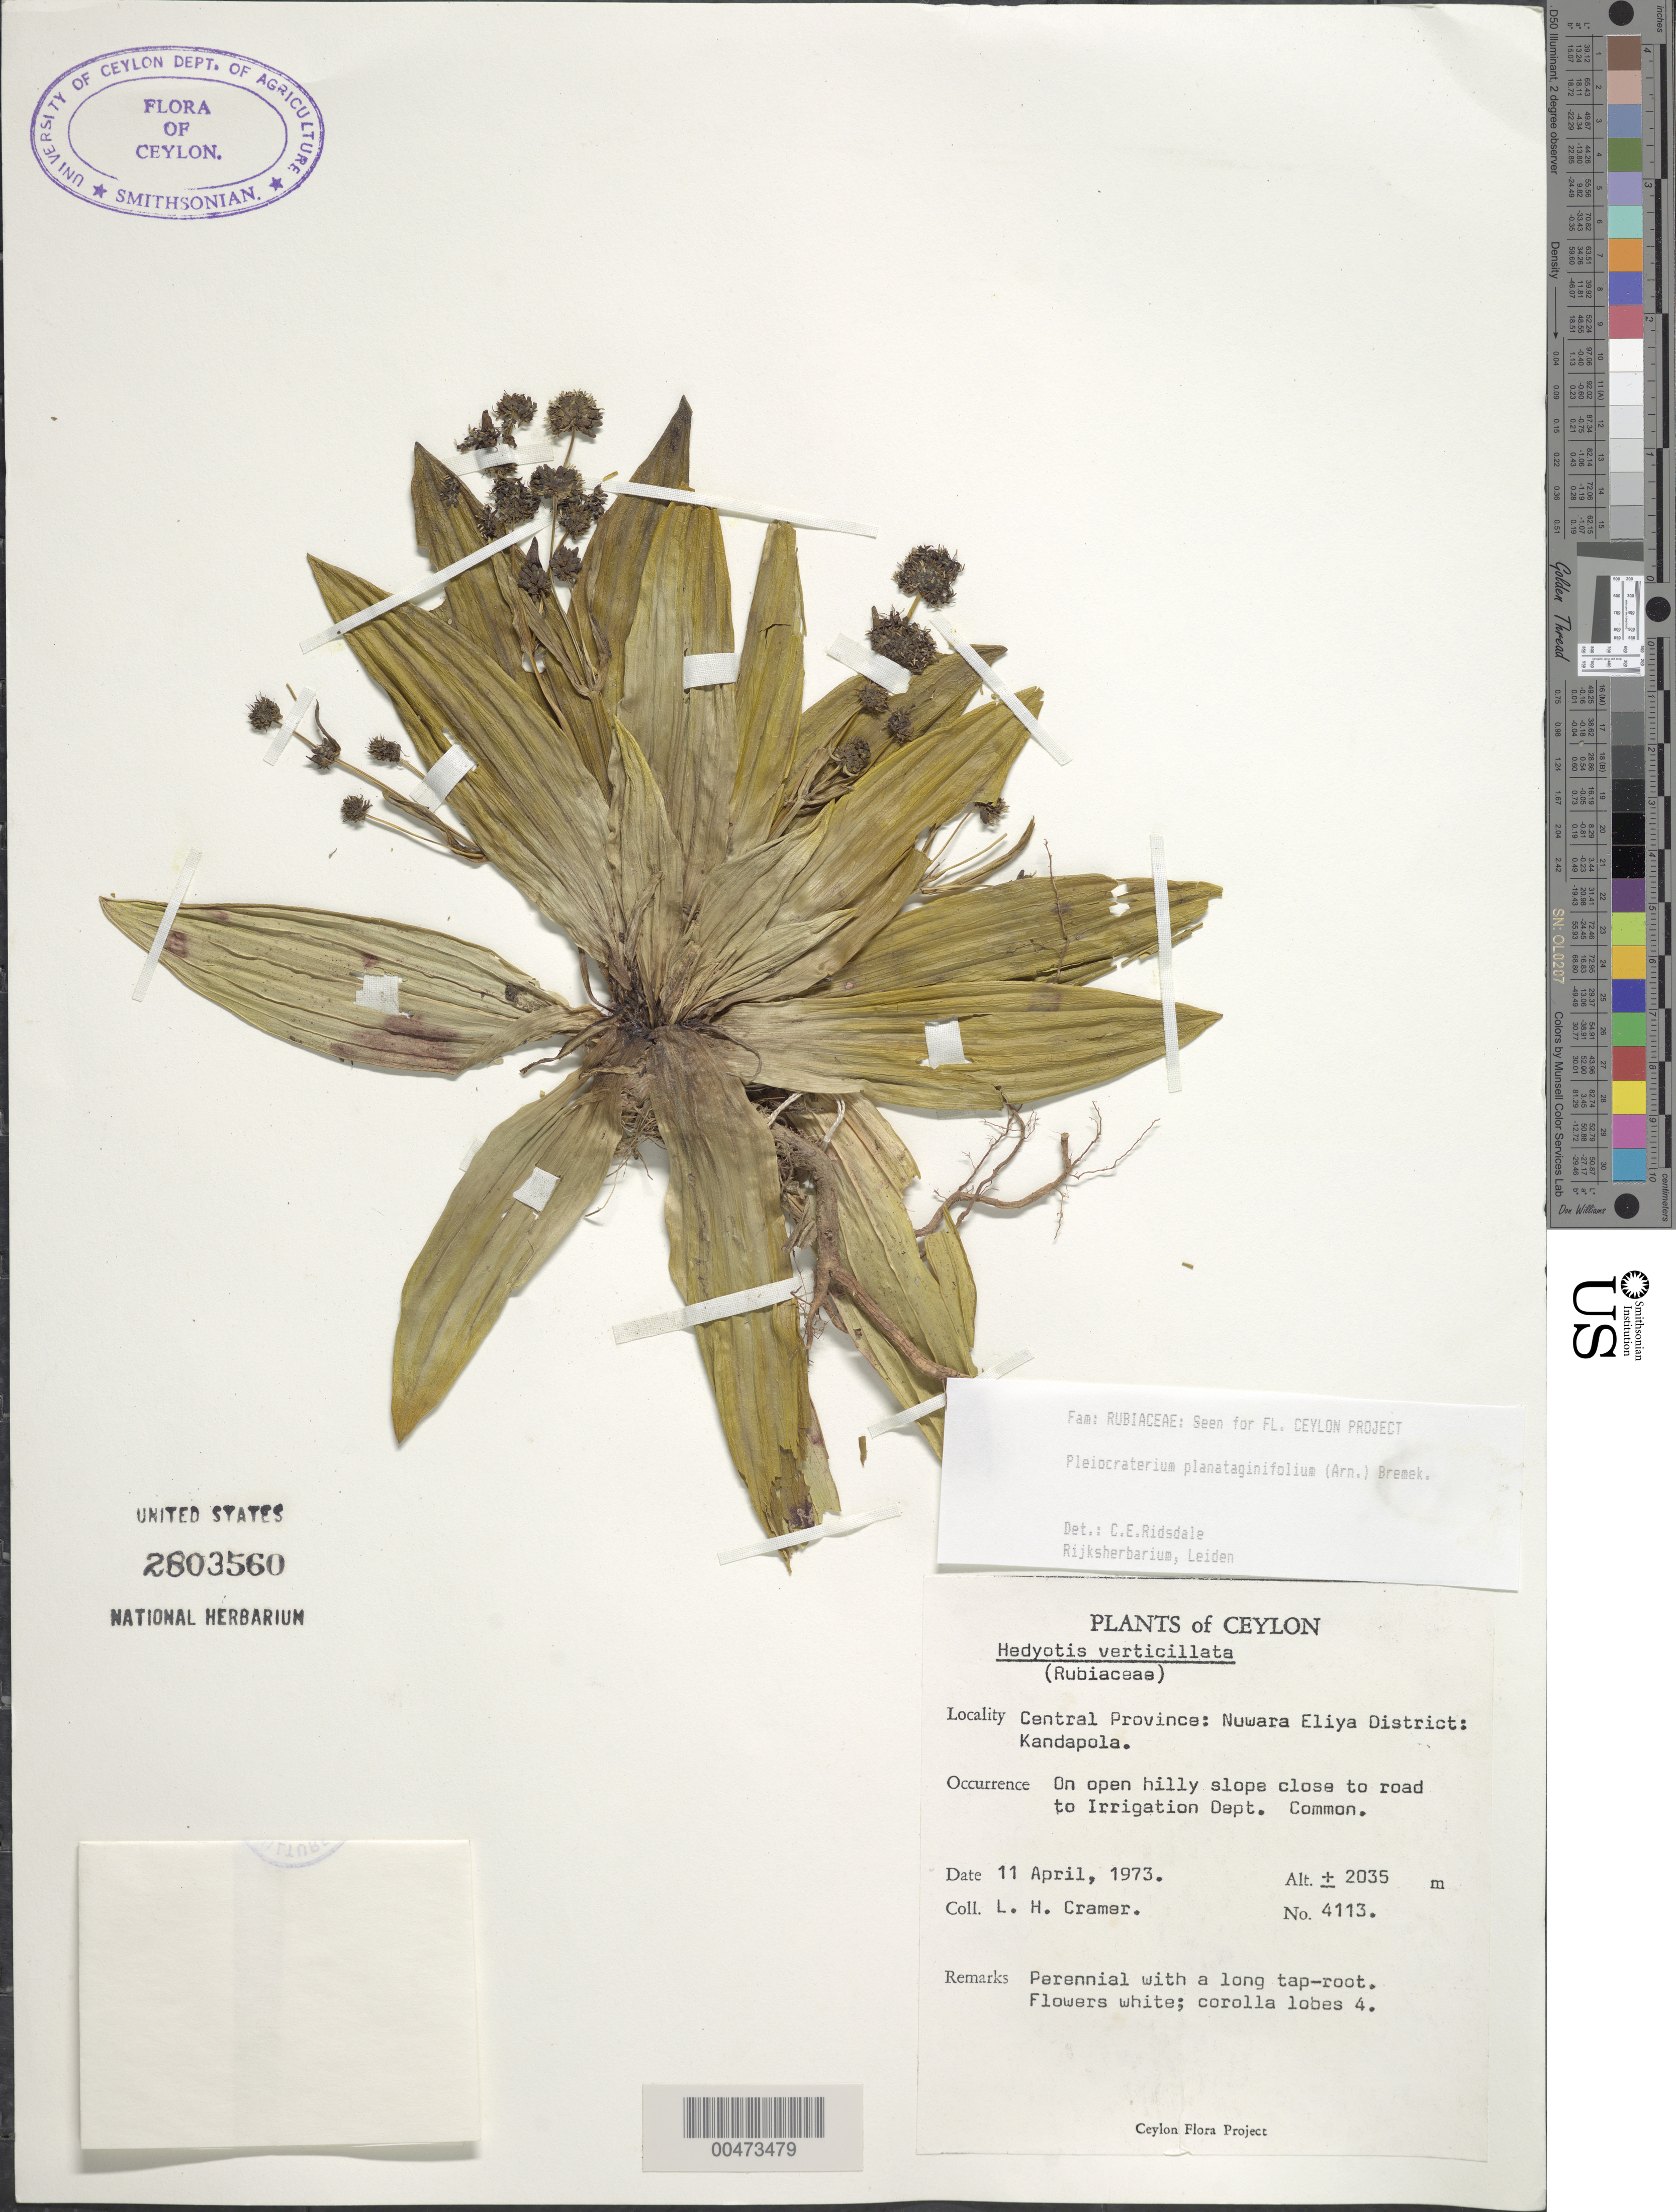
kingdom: Plantae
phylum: Tracheophyta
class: Magnoliopsida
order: Gentianales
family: Rubiaceae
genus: Pleiocraterium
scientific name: Pleiocraterium planataginifolium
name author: (Arn.) Bremek.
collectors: L. H. Cramer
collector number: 4113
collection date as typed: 11 Apr 1973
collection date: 1973-04-11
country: Sri Lanka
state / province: Central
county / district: Nuwara Eliya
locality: Kandapola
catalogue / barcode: US 2803560